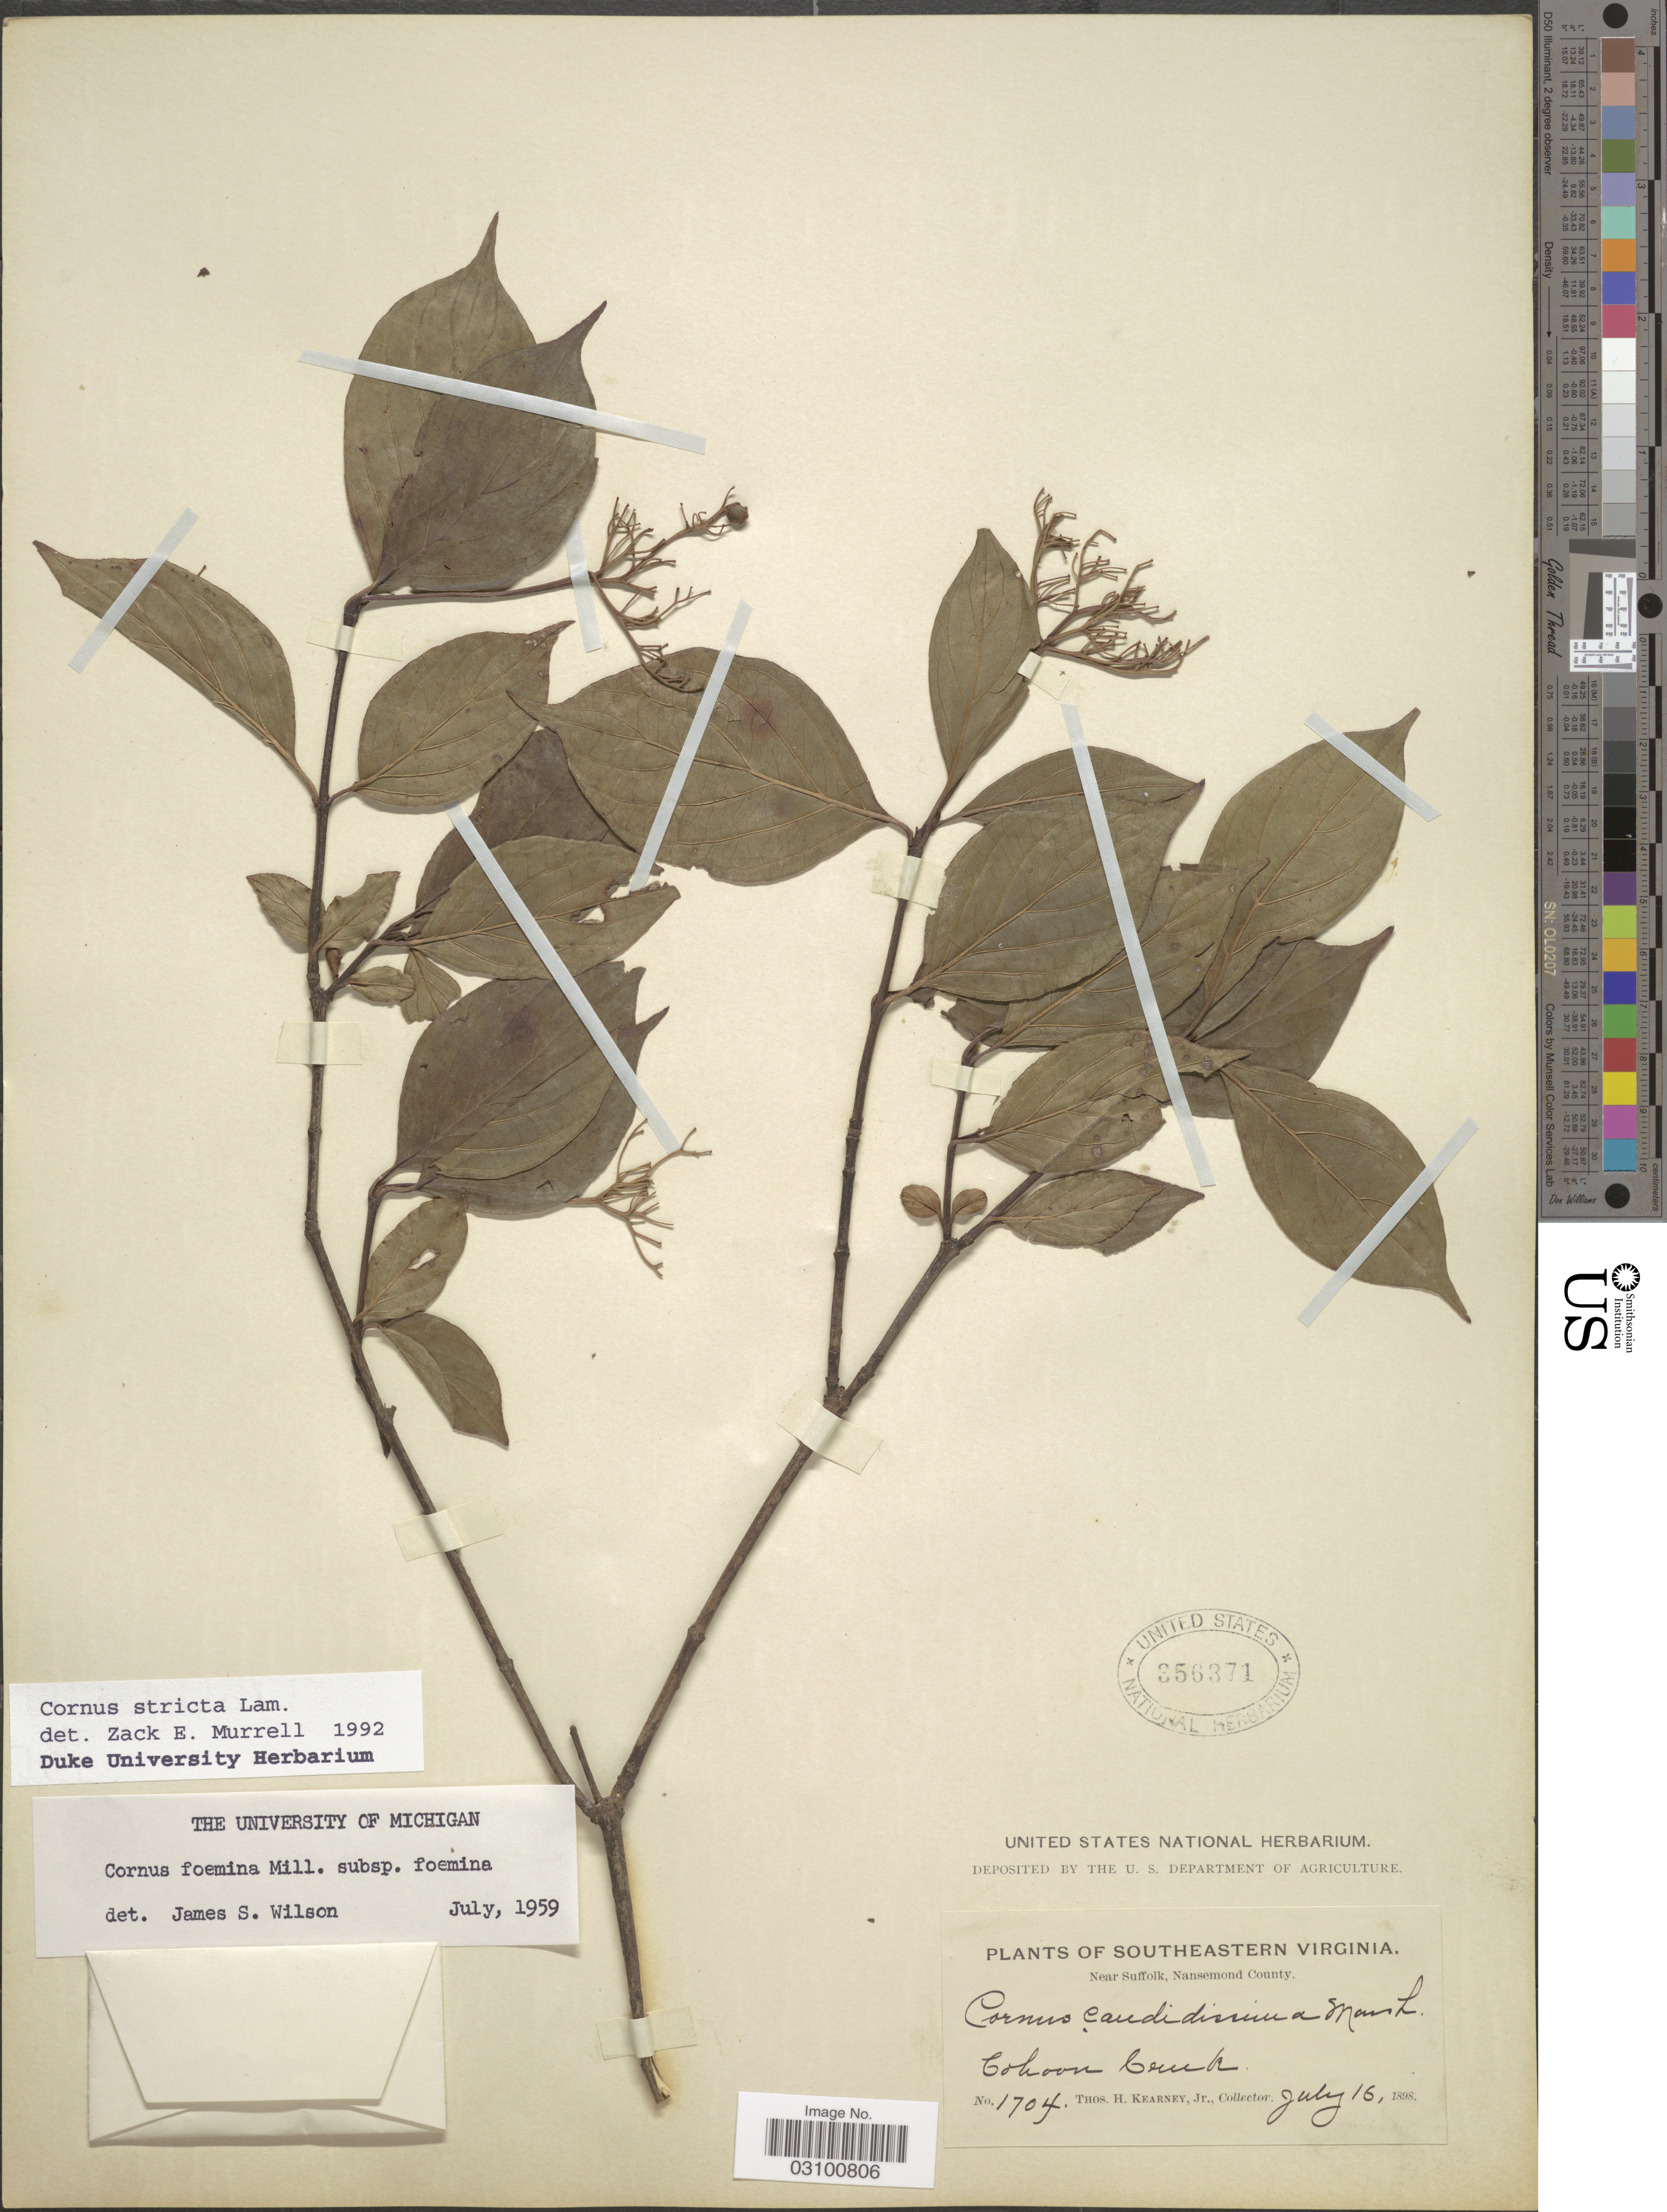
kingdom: Plantae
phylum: Tracheophyta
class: Magnoliopsida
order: Cornales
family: Cornaceae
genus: Cornus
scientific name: Cornus stricta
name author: Lam.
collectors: T. H. Kearney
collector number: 1704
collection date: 1898-07-16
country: United States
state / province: Virginia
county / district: City of Suffolk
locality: Southeastern Virginia. Near Suffolk, Nansemond County. Cohoon Creek.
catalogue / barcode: US 356371